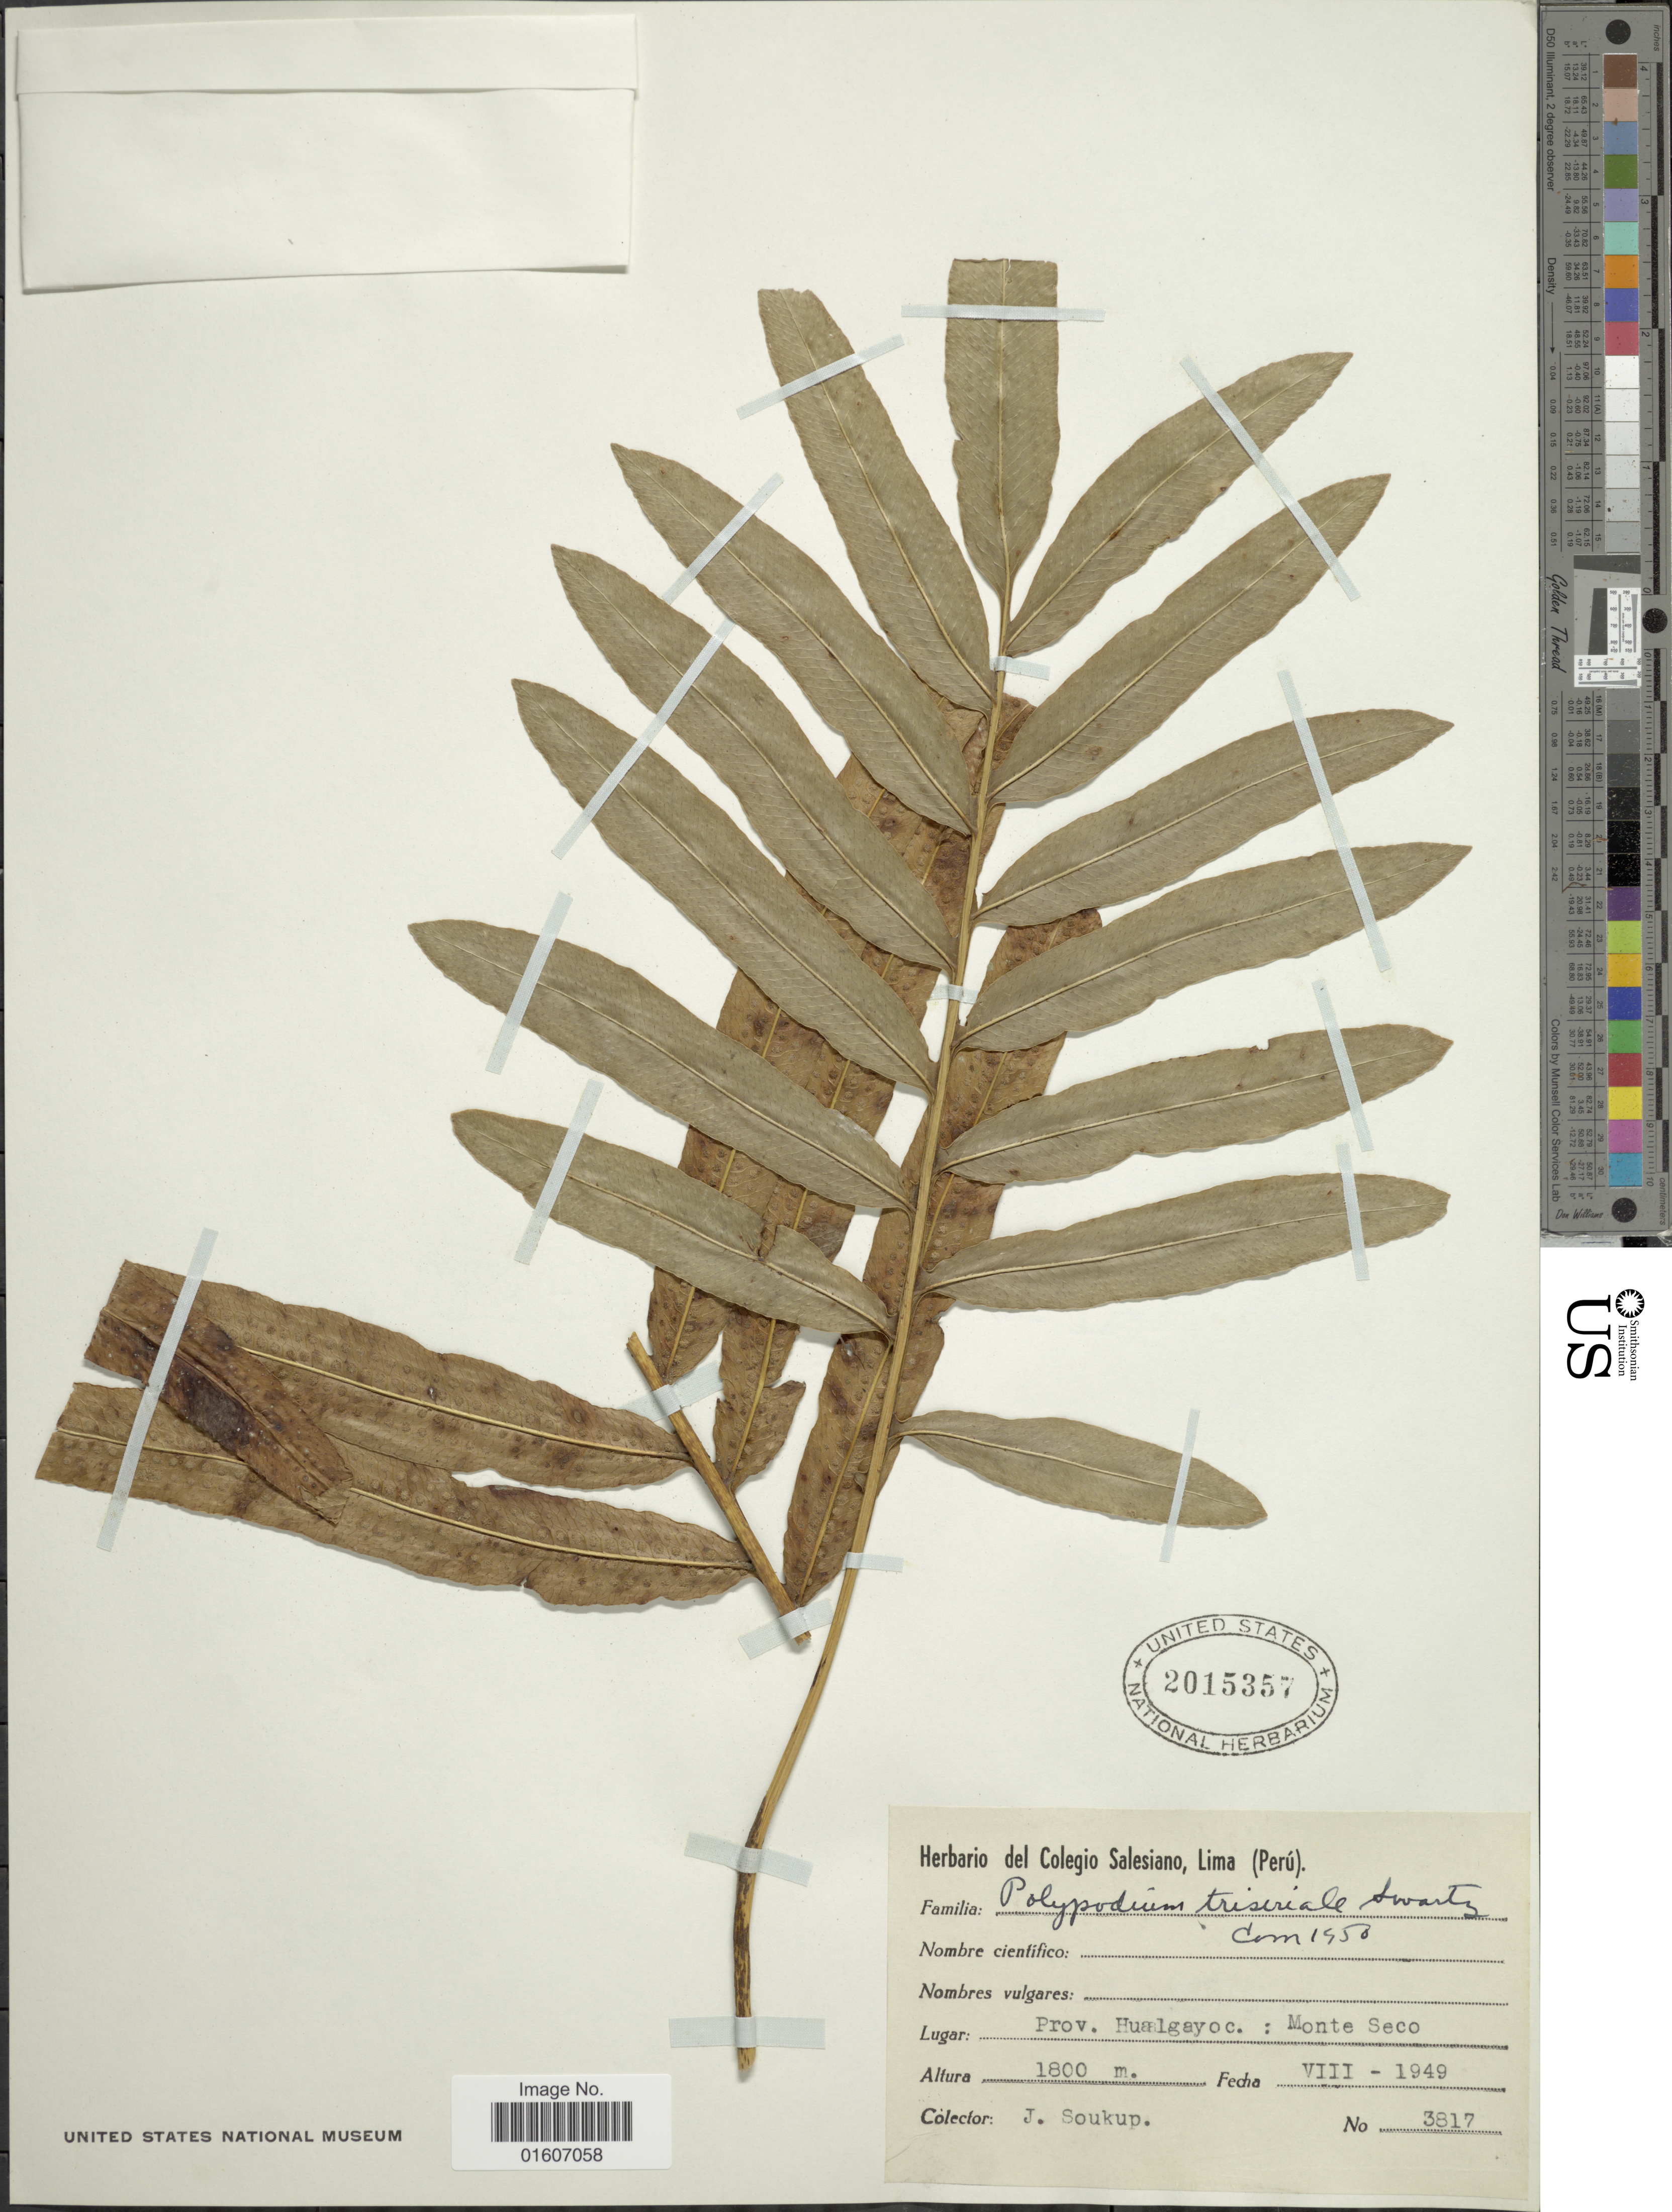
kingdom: Plantae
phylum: Tracheophyta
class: Polypodiopsida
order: Polypodiales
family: Polypodiaceae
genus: Serpocaulon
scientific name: Serpocaulon triseriale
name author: (Sw.) A.R. Sm.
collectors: J. Soukup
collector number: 3817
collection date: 1949-08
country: Peru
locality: Prov. Hualgayoc: Monte Seco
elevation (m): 1800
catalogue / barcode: US 2015357